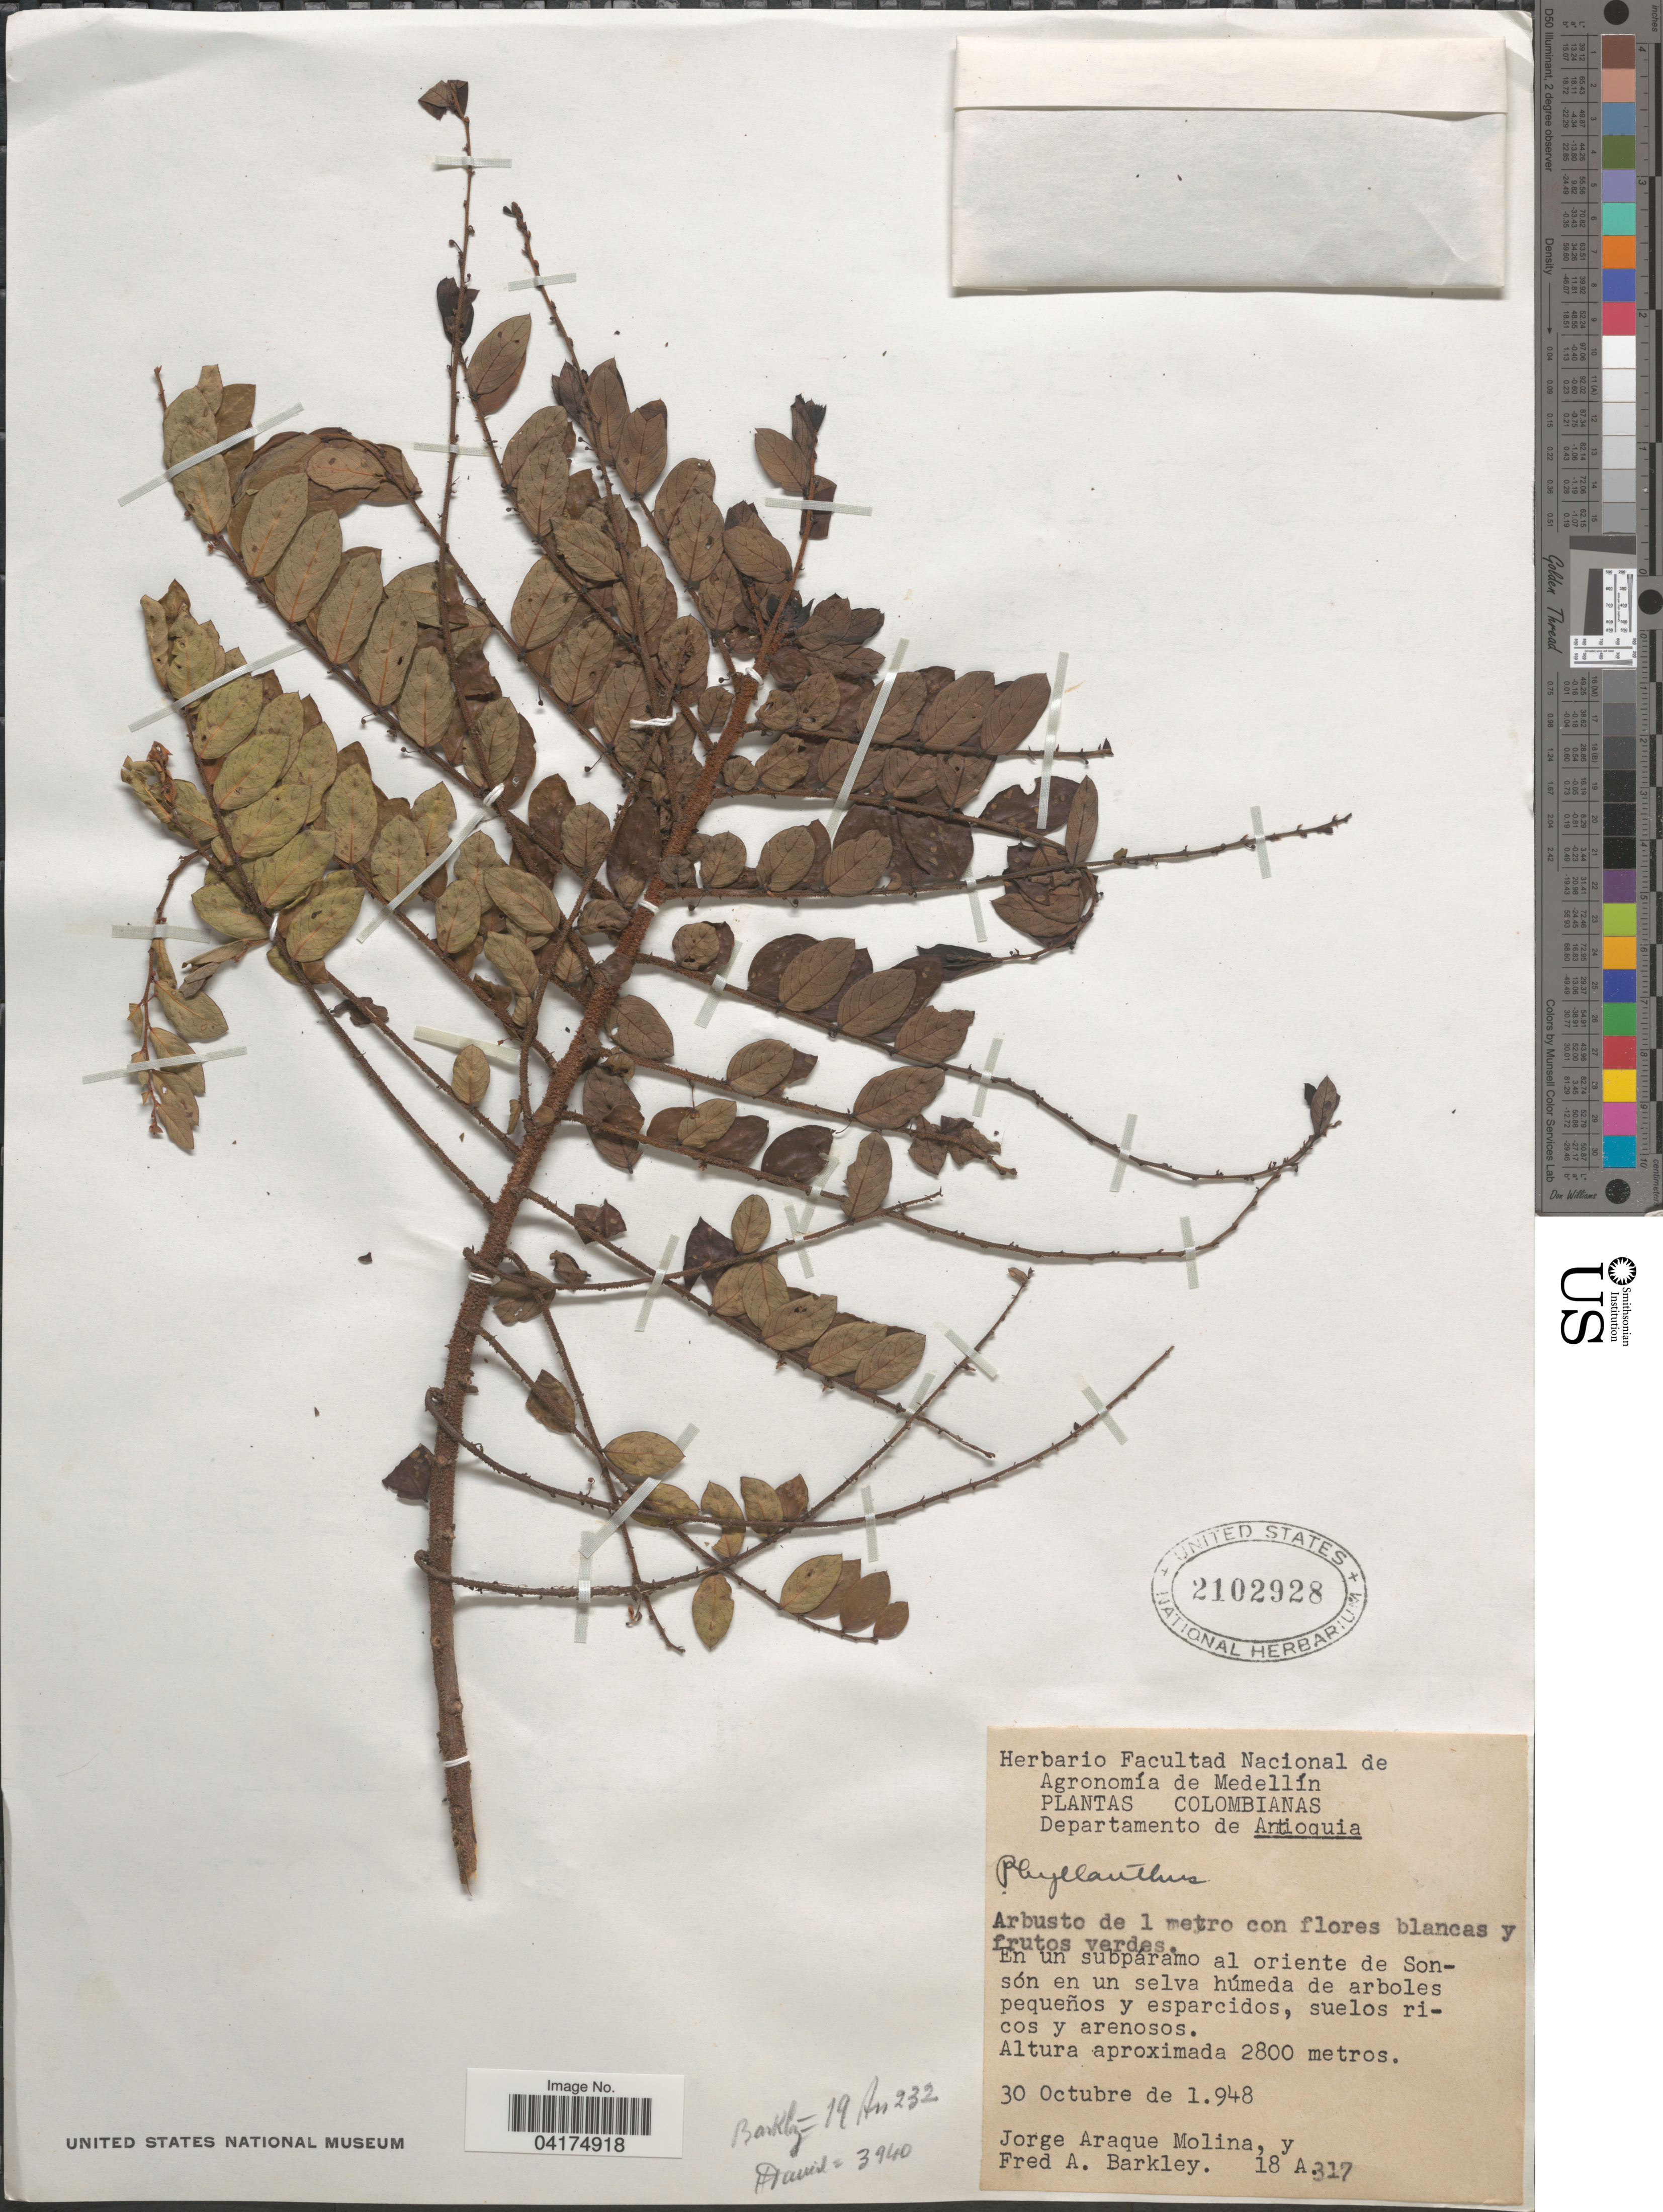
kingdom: Plantae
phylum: Tracheophyta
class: Magnoliopsida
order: Malpighiales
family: Phyllanthaceae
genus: Phyllanthus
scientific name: Phyllanthus sp.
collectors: J. Araque Molina & F. A. Barkley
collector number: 18a317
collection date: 1948-10-30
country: Colombia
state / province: Antioquia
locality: Departamento de Antioquia. En un subpáramo al oriente de Sonsón.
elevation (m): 2800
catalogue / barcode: US 2102928